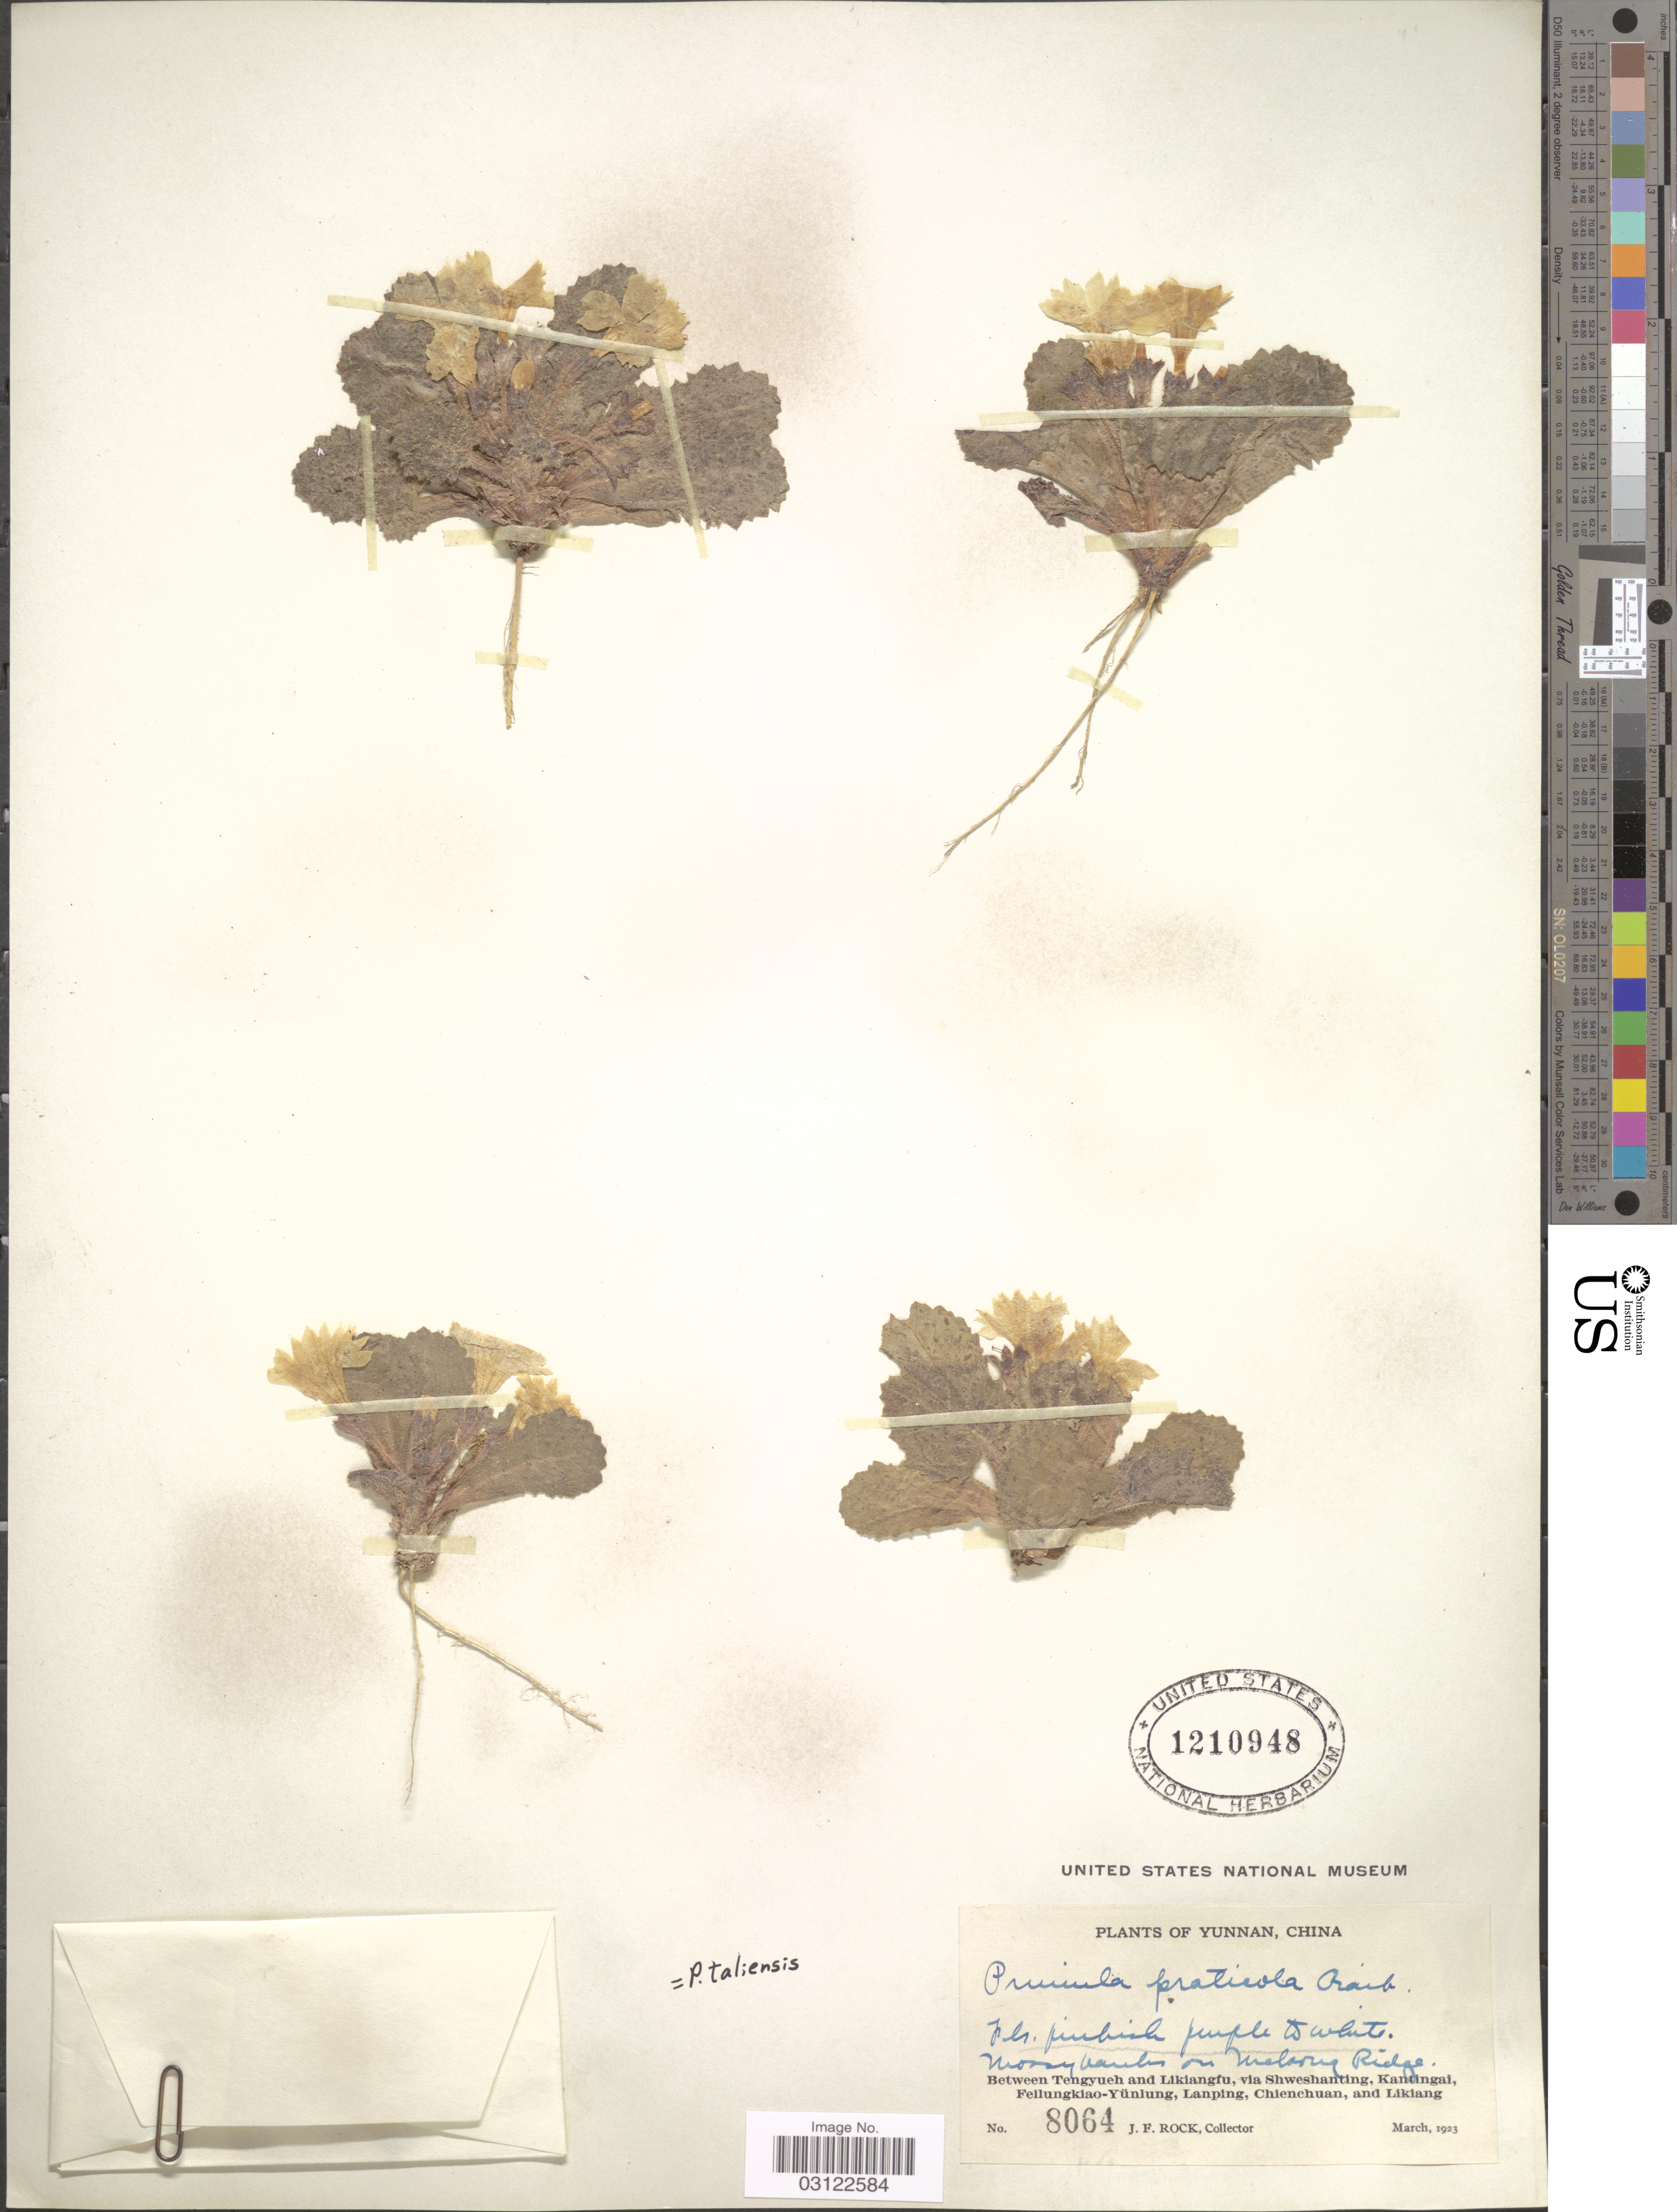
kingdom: Plantae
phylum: Tracheophyta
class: Magnoliopsida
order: Ericales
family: Primulaceae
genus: Primula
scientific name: Primula taliensis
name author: Forrest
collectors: J. Rock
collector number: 8064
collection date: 1923-03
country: China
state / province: Yunnan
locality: Mossy banks on Meloug Ridge. Between Tengueh and Likiangfu, via Shweshanting, Kantingai, Fellungkia-Yünlung, Lanping, Chienchuan, and Likiang.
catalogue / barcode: US 1210948